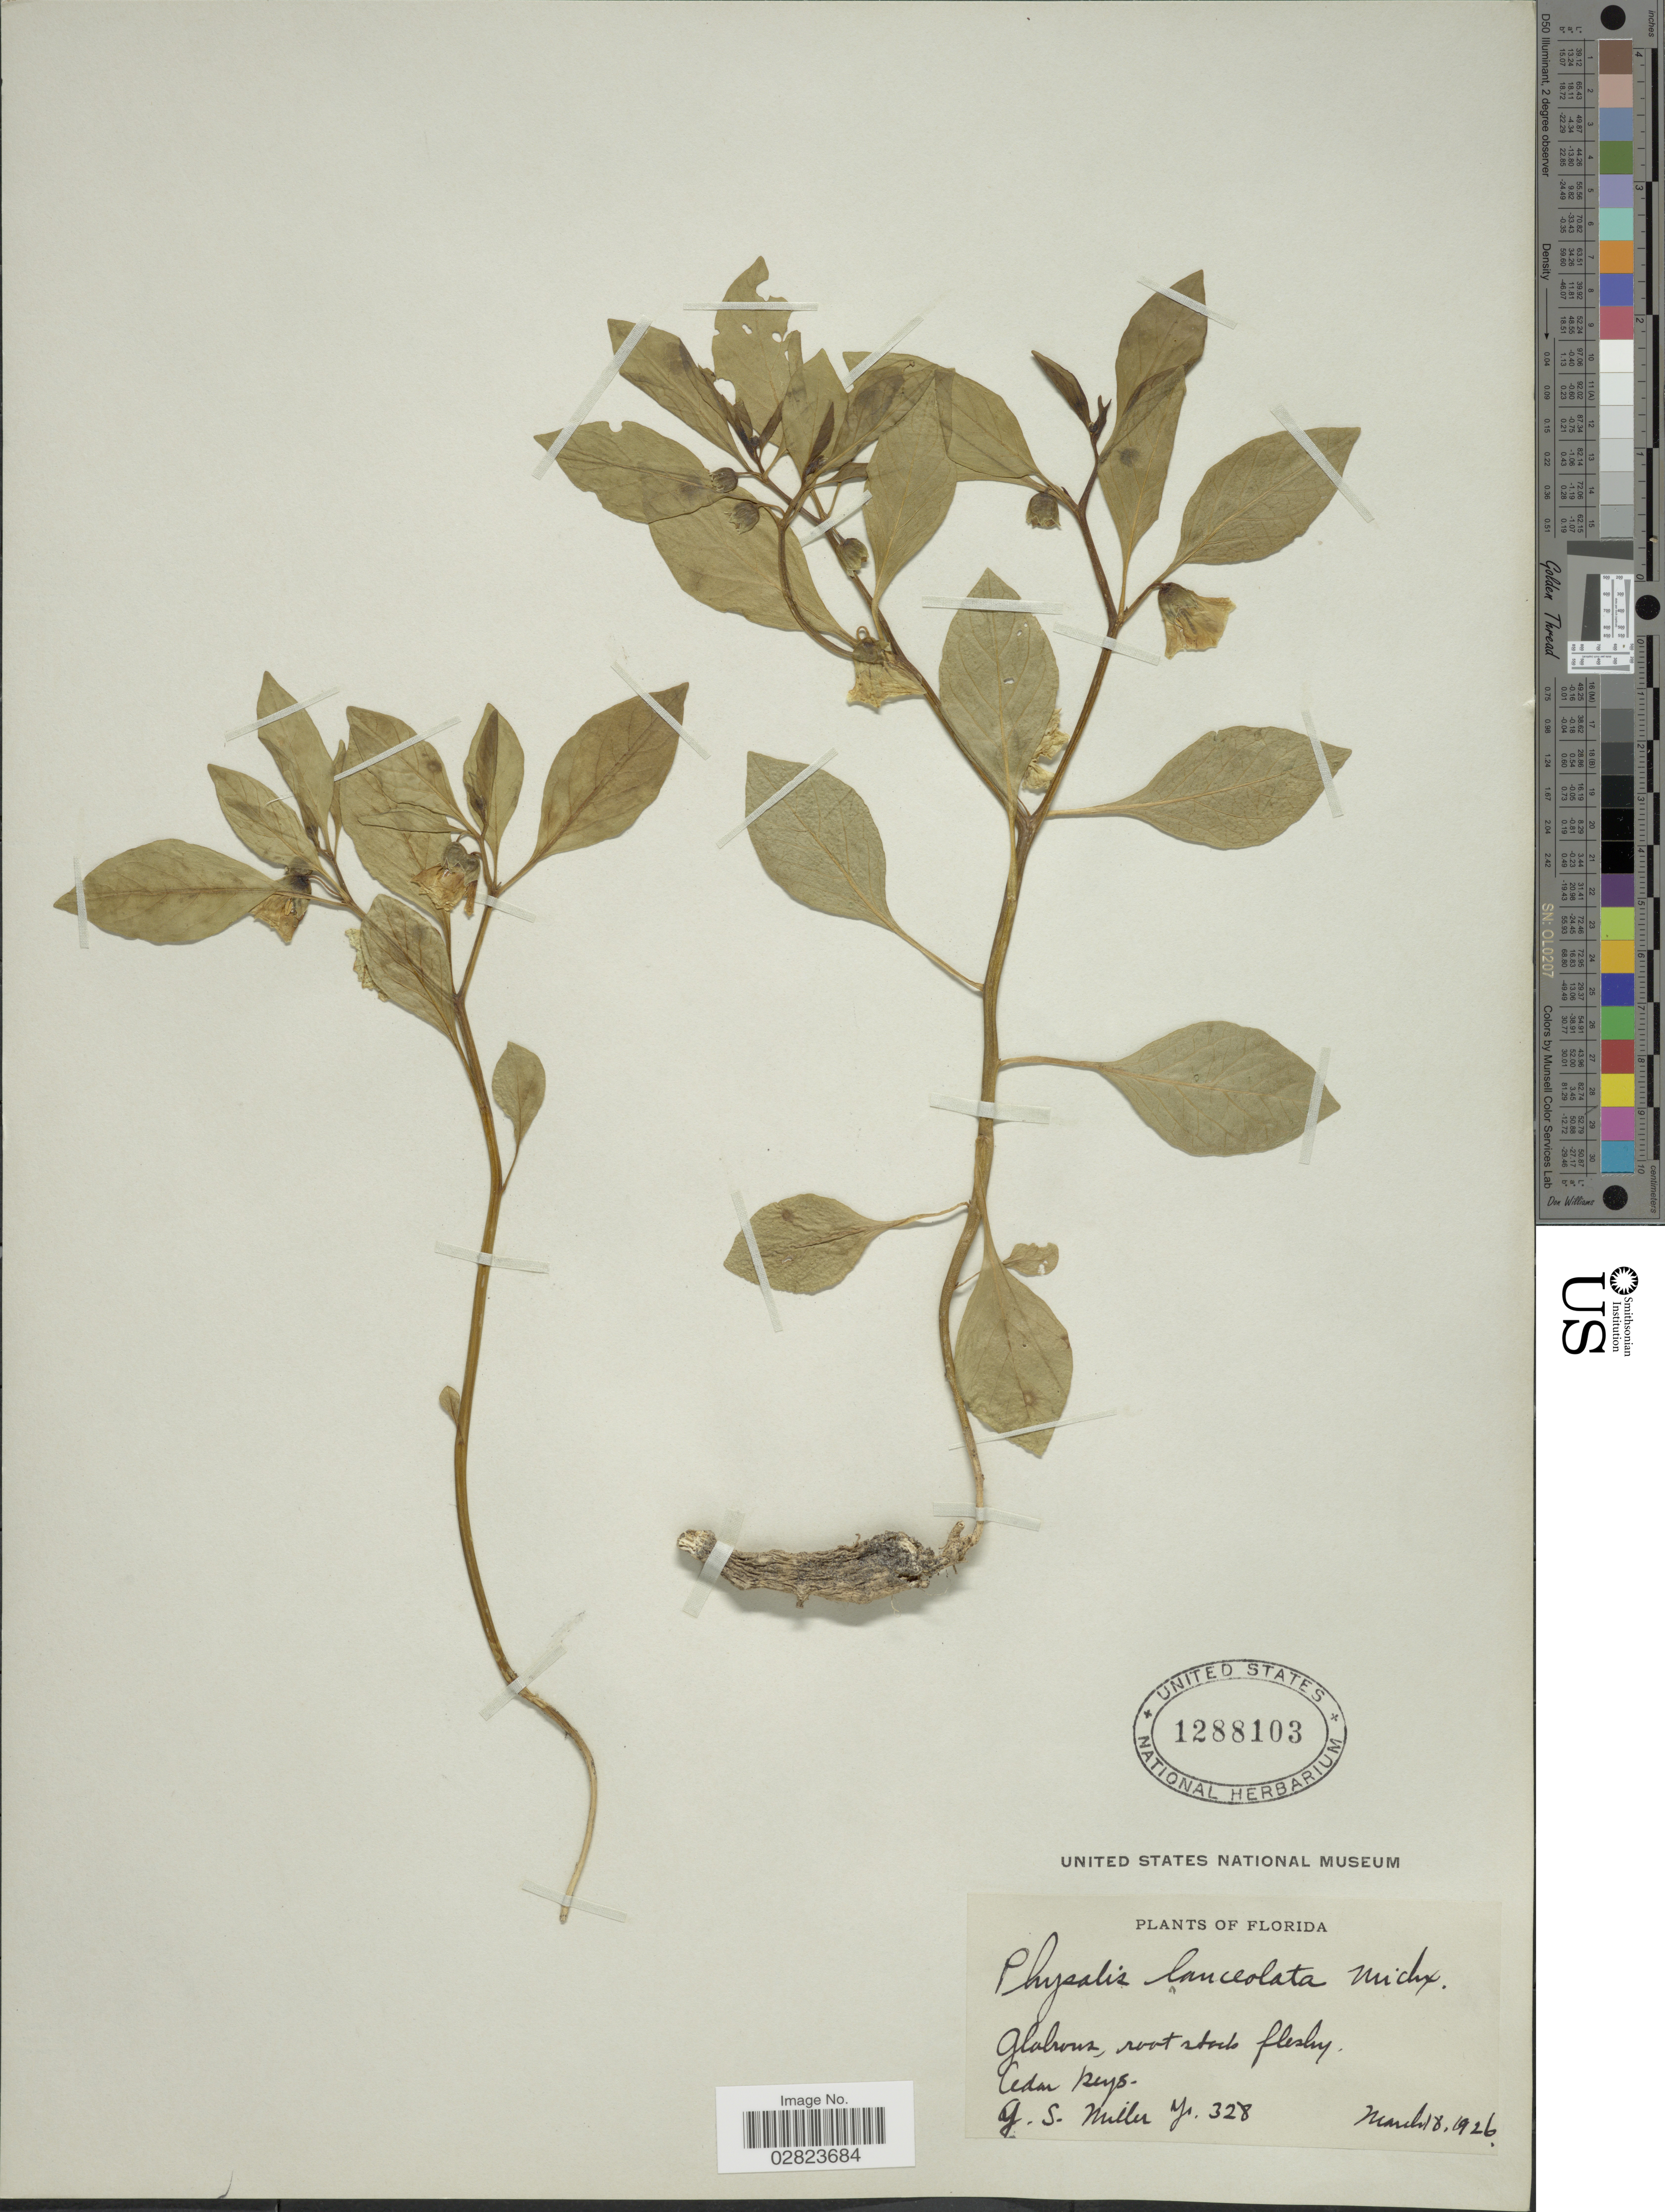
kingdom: Plantae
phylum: Tracheophyta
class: Magnoliopsida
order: Solanales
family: Solanaceae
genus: Physalis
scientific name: Physalis lanceolata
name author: Michx.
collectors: G. S. Miller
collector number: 328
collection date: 1926-03-18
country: United States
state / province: Florida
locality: Cedar Keys.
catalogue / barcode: US 1288103